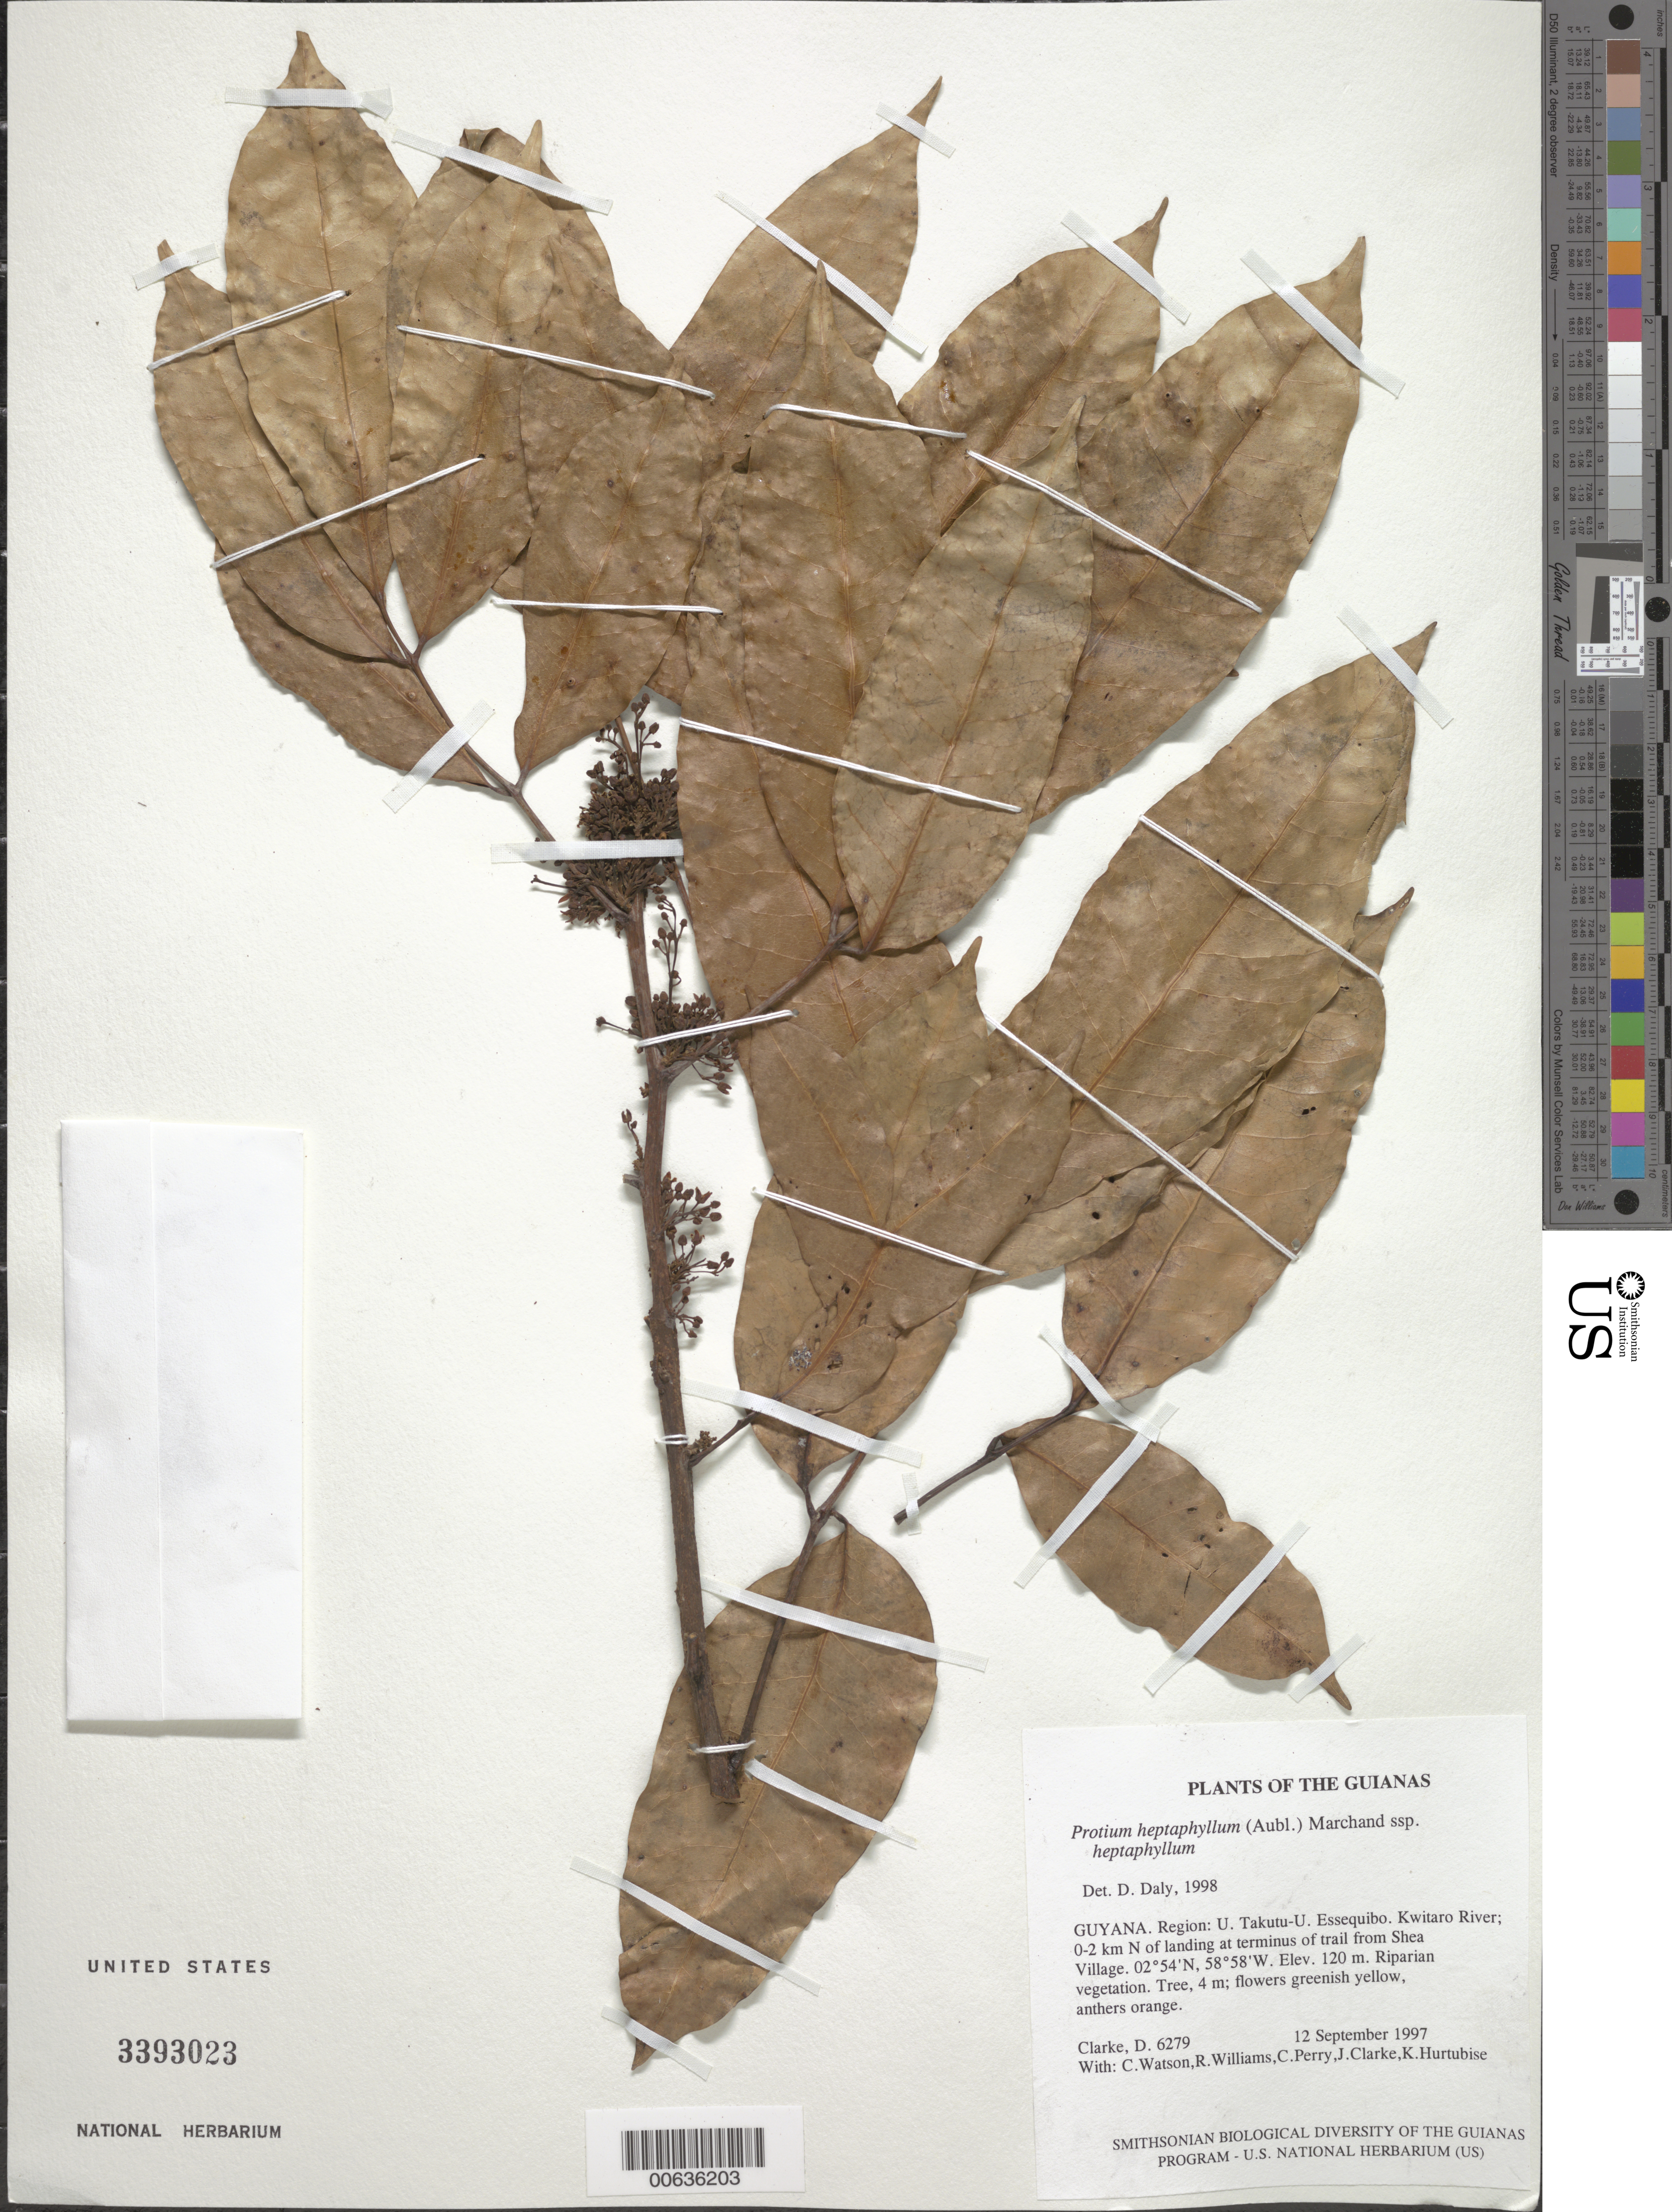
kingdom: Plantae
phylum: Tracheophyta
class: Magnoliopsida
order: Sapindales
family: Burseraceae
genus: Protium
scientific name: Protium heptaphyllum subsp. heptaphyllum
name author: (Aubl.) Marchand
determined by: Daly, D. C.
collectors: H. D. Clarke, C. Watson, R. Williams, C. Perry, J. Clarke & K. Hurtubise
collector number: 6279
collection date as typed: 12 September 1997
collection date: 1997-09-12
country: Guyana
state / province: U. Takutu-U. Essequibo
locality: Kwitaro River; 0-2 km N of landing at terminus of trail from Shea Village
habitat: Riparian vegetation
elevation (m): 120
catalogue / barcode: US 3393023